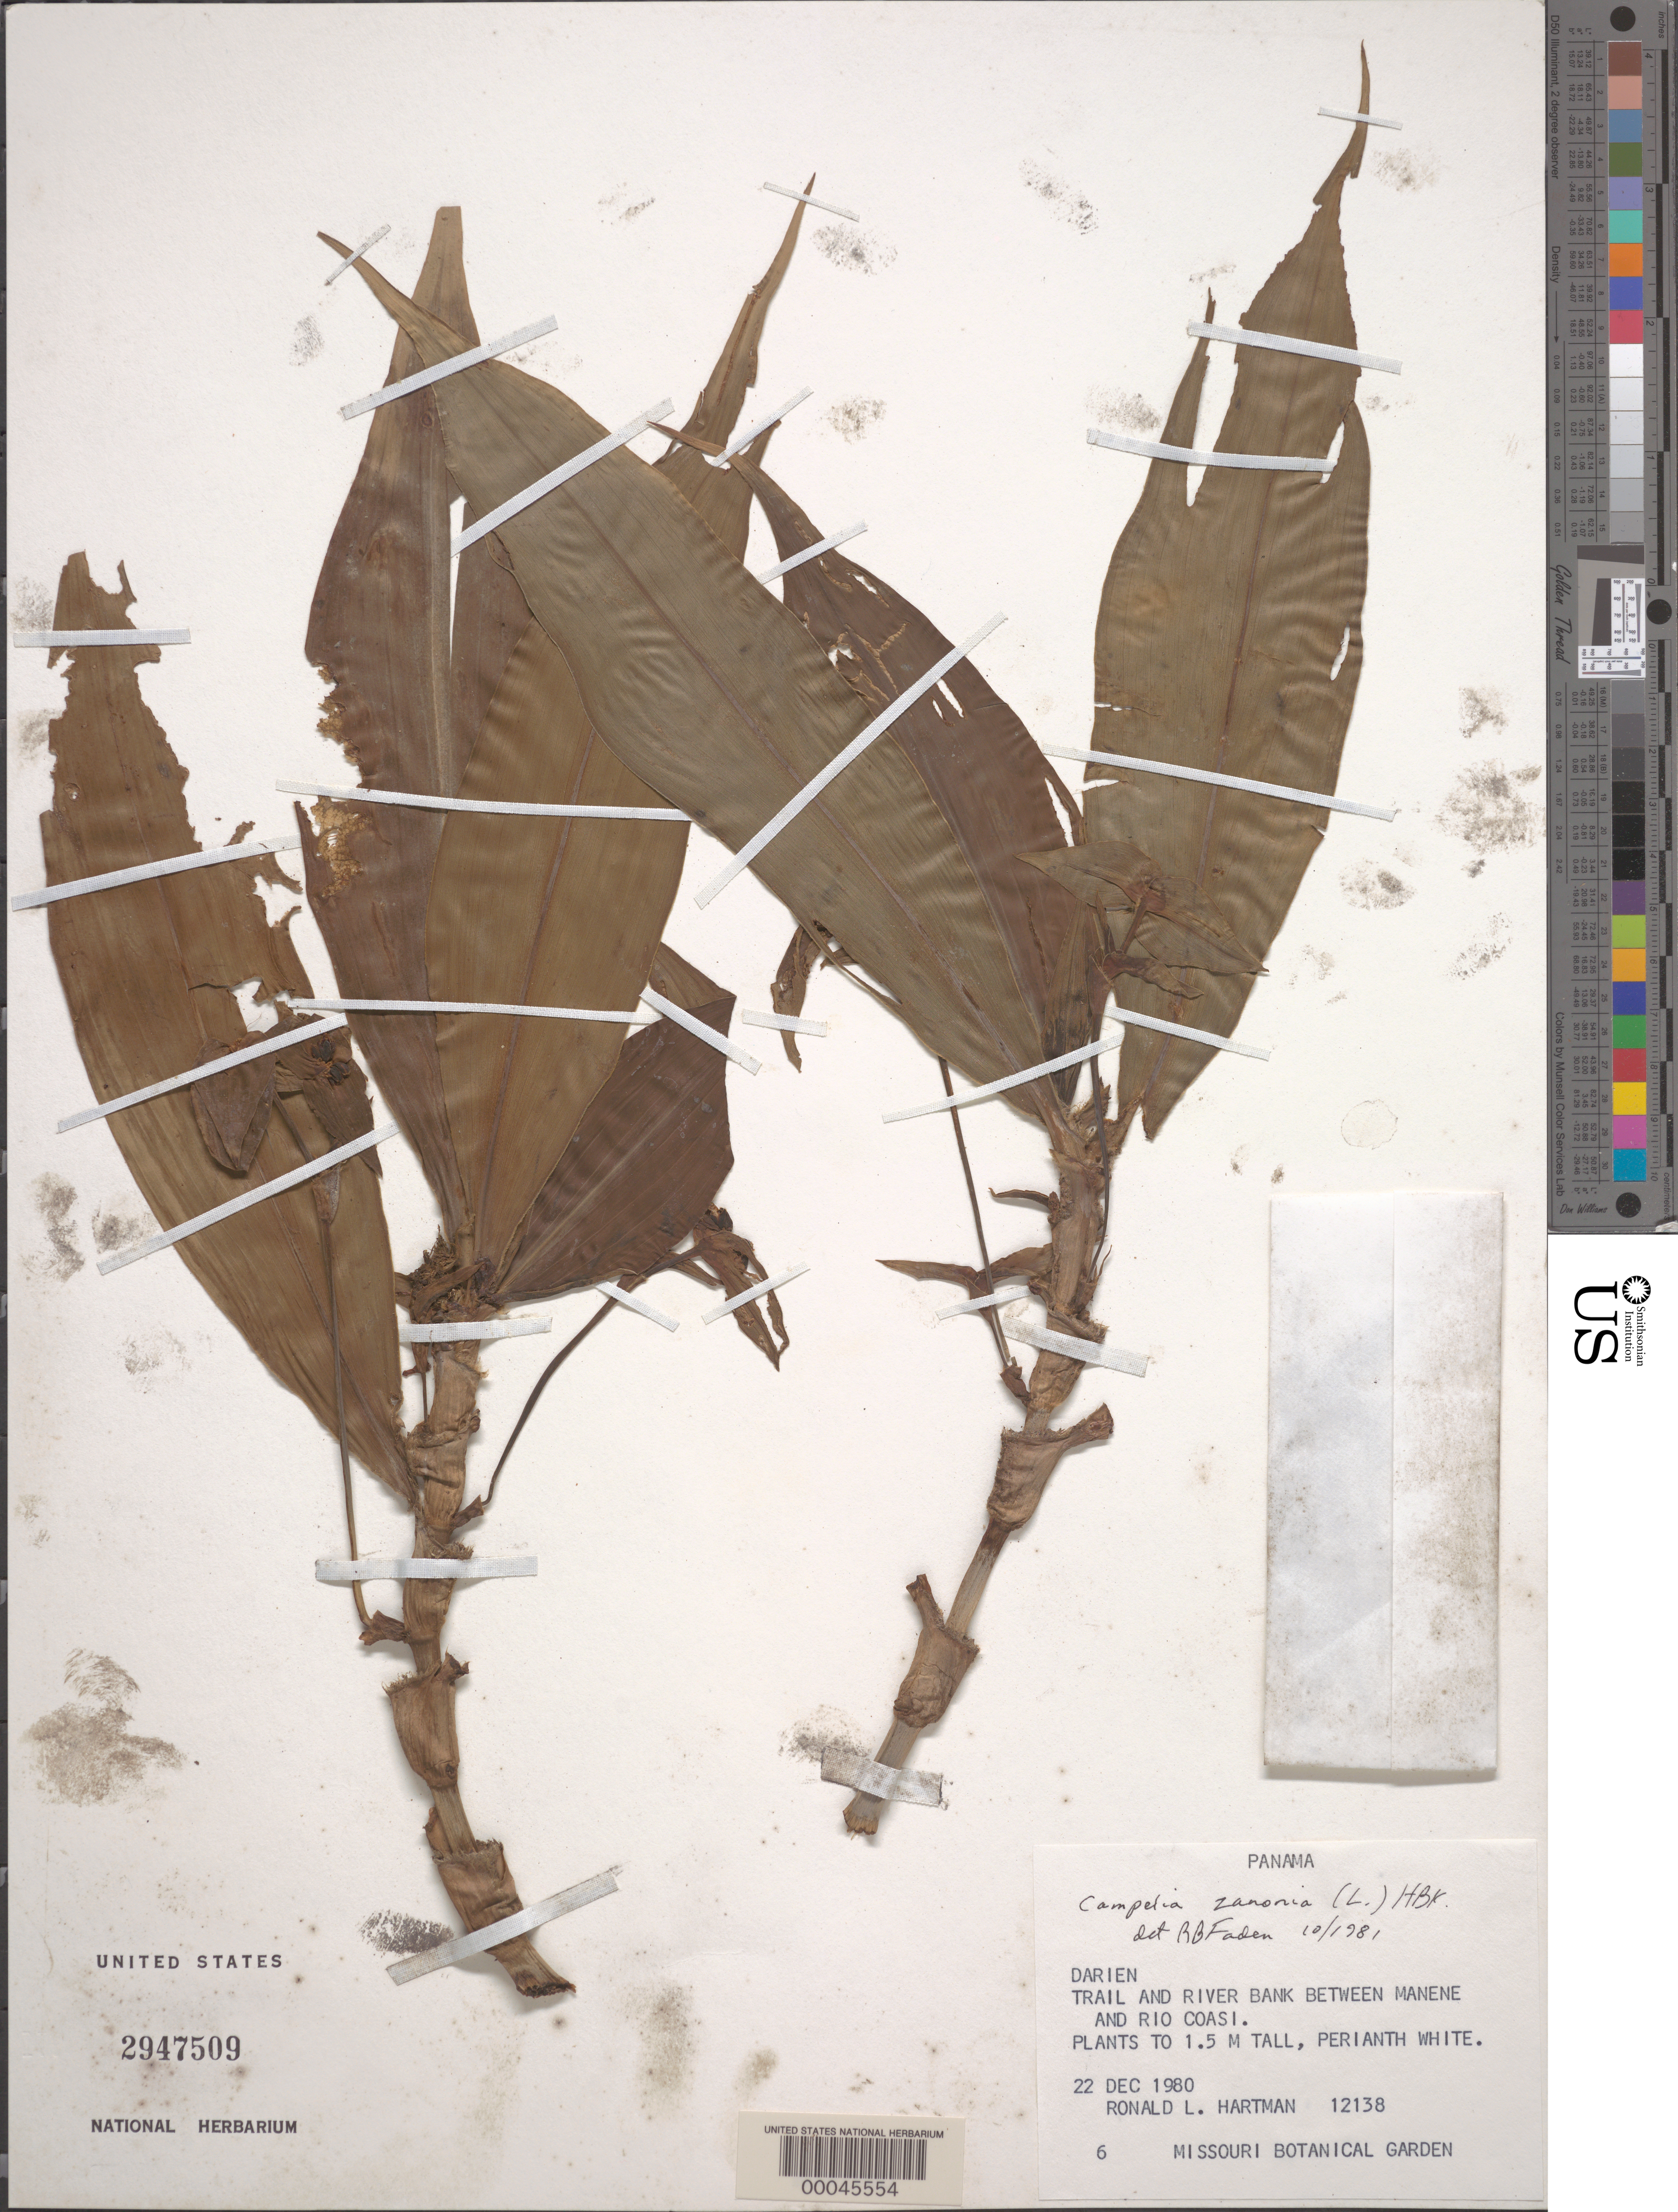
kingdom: Plantae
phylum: Tracheophyta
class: Liliopsida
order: Commelinales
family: Commelinaceae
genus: Tradescantia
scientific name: Tradescantia zanonia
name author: (L.) Sw.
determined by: Faden, Robert B., (US), Smithsonian Institution - National Museum of Natural History (UNITED STATES)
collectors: R. L. Hartman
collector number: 12138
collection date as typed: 22 Dec 1980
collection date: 1980-12-22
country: Panama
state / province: Darién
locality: Between Maneneand Rio Coasi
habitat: Trailside and riverbank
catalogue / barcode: US 2947509